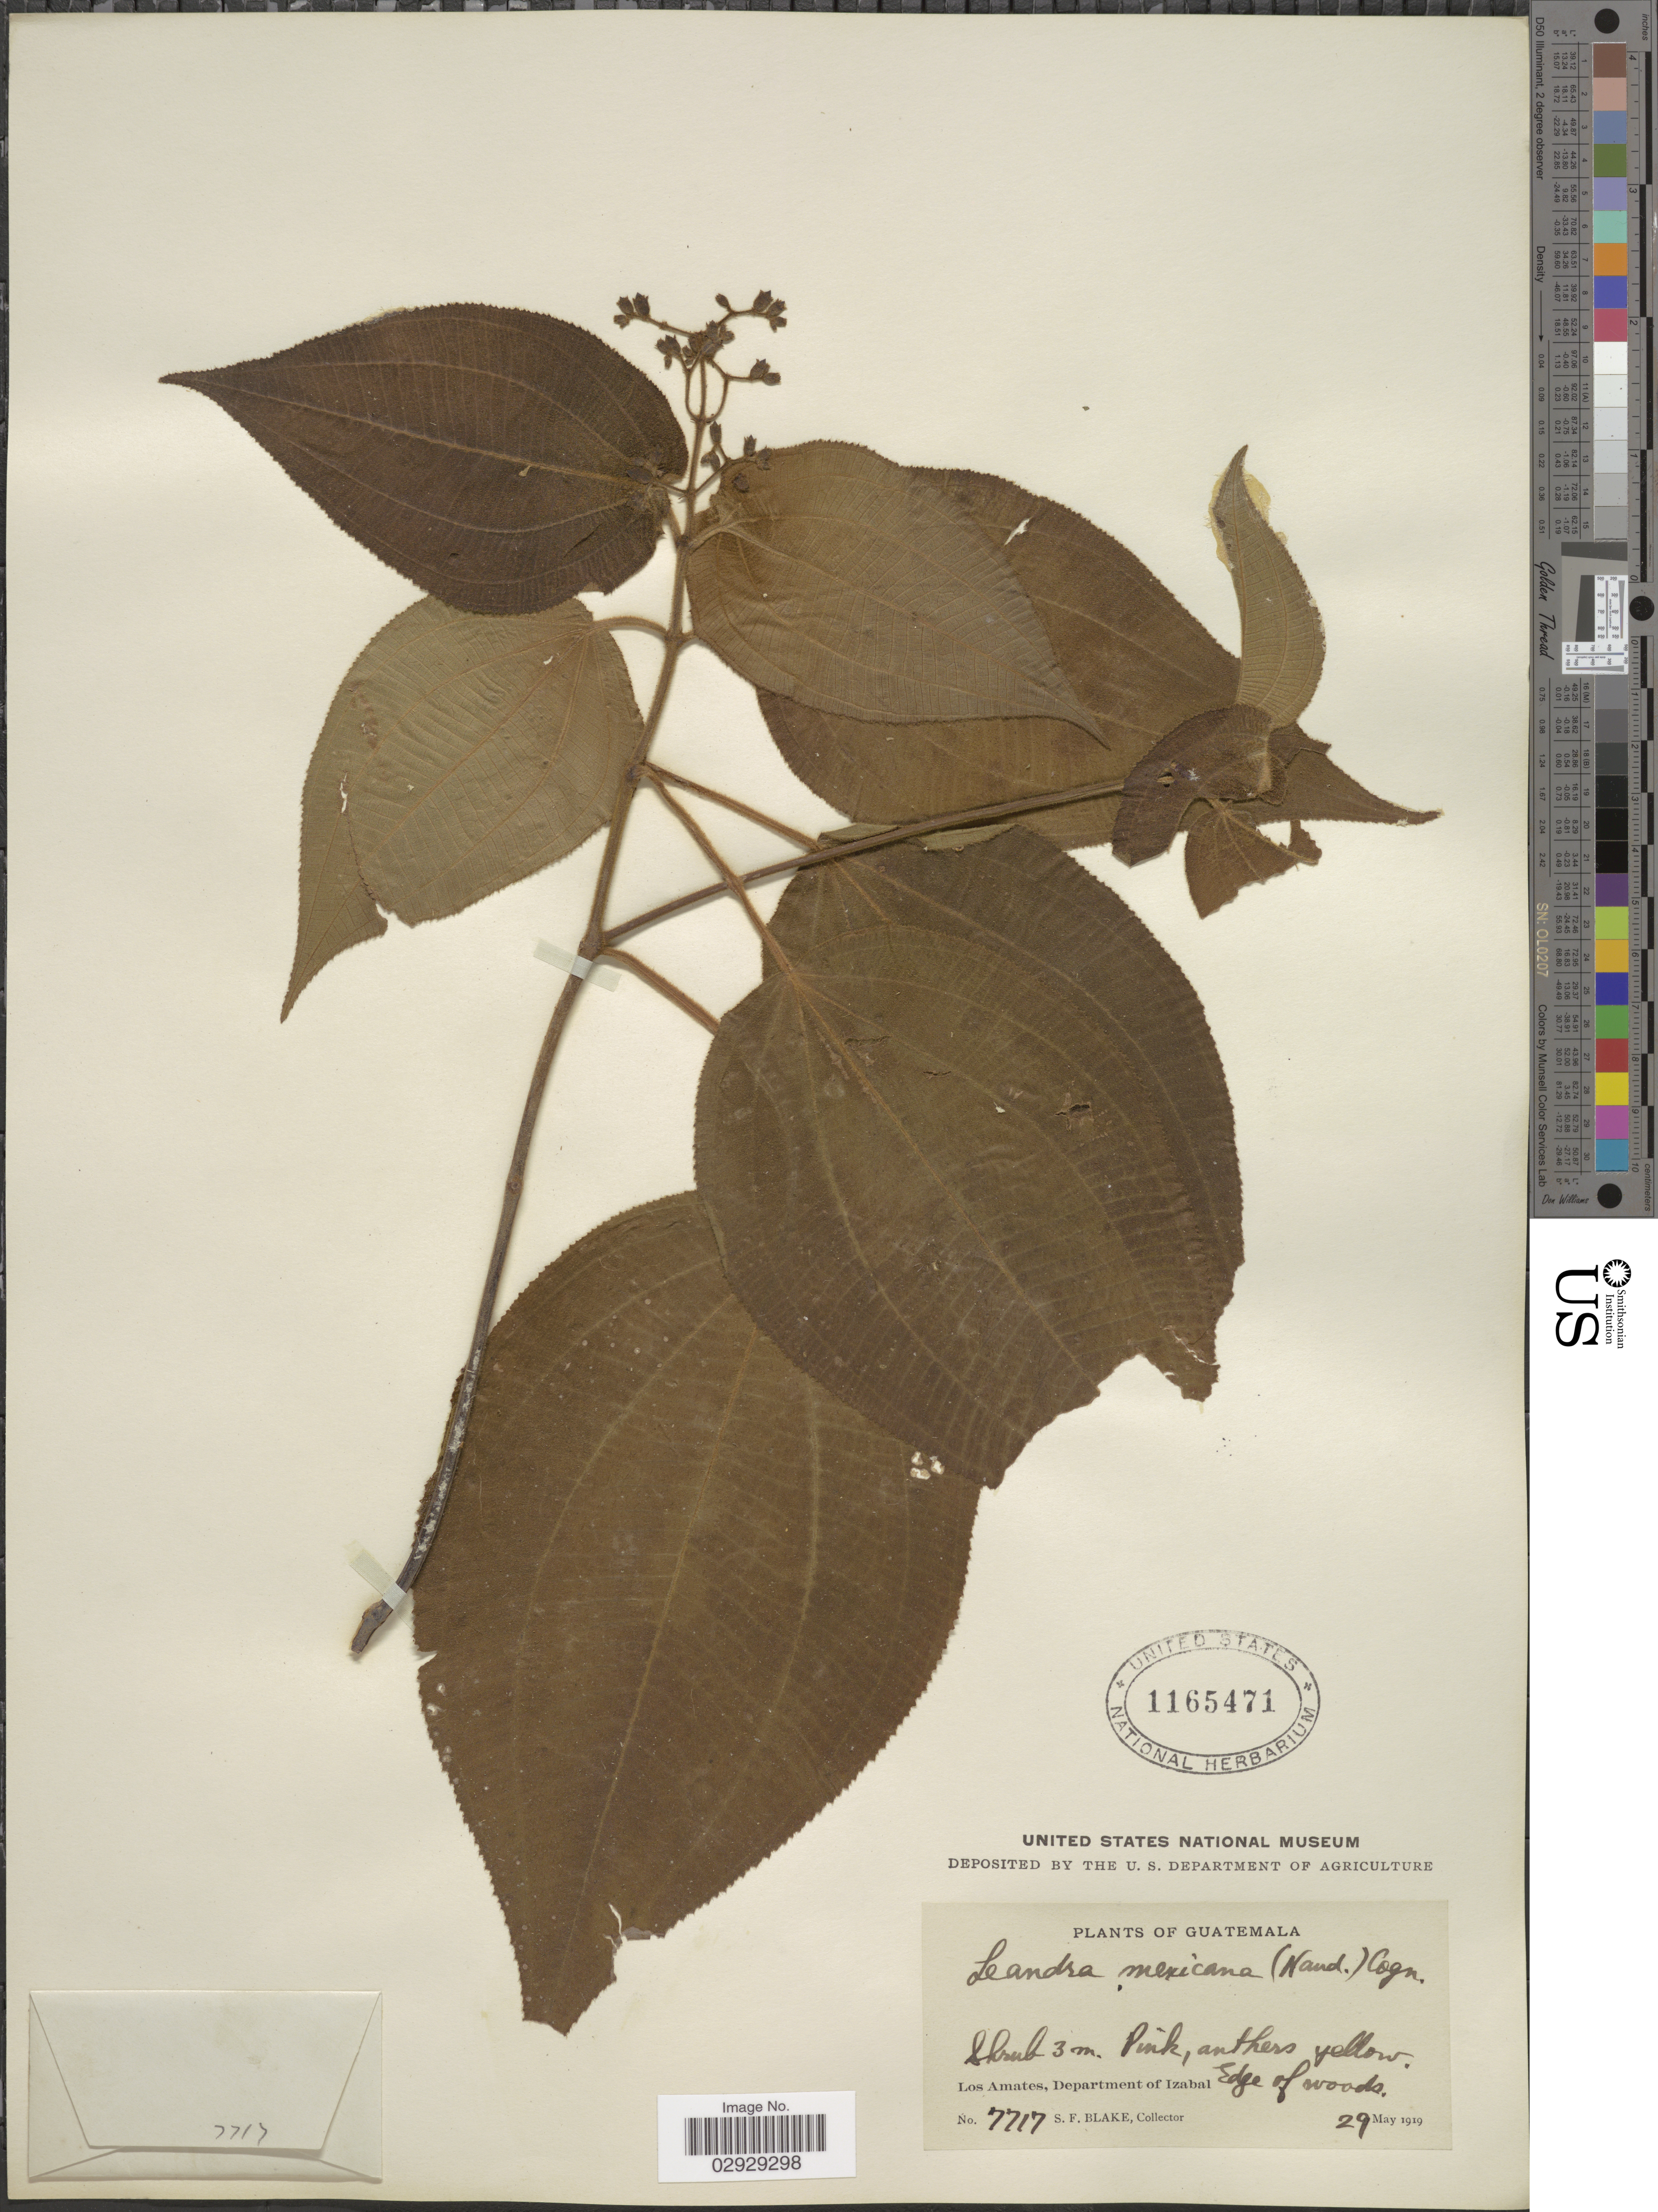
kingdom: Plantae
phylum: Tracheophyta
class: Magnoliopsida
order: Myrtales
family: Melastomataceae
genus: Leandra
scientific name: Leandra mexicana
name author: (Naudin) Cogn.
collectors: S. Blake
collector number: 7717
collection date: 1919-05-29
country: Guatemala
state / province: Izabal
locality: Los Amates, Department of Izabal.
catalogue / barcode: US 1165471